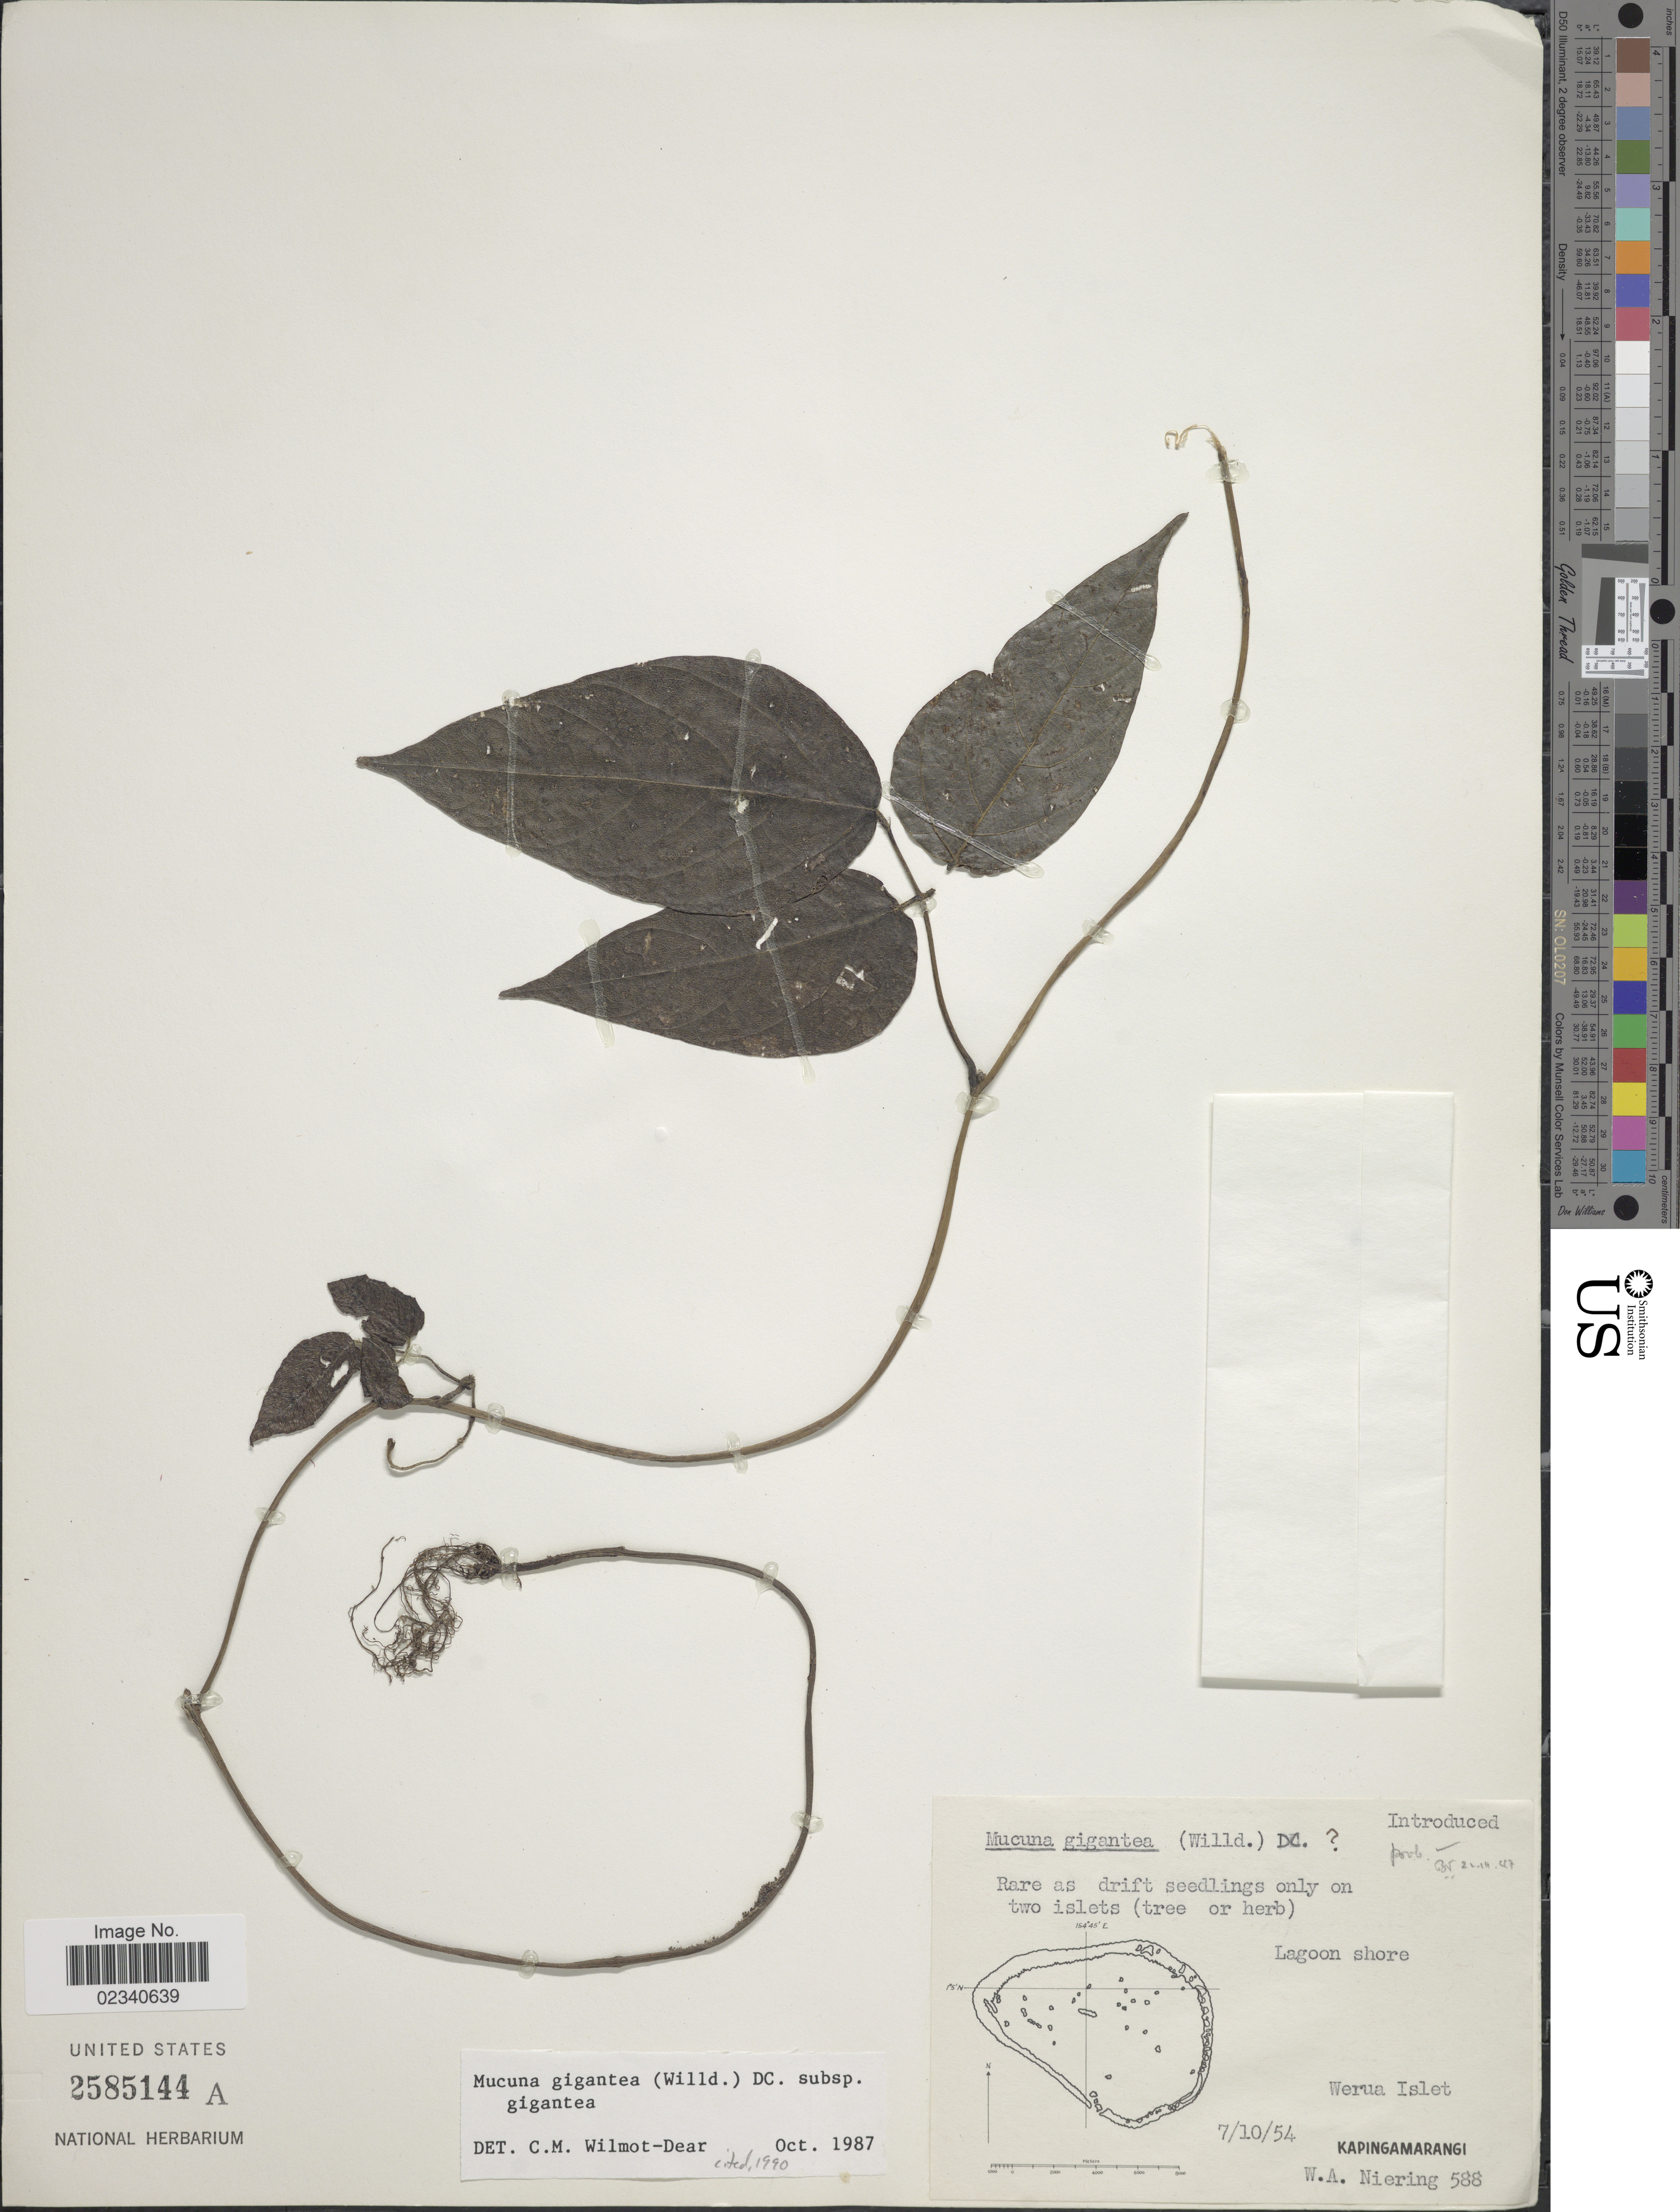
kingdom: Plantae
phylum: Tracheophyta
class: Magnoliopsida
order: Fabales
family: Fabaceae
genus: Mucuna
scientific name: Mucuna gigantea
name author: (Willd.) DC.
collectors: W. Niering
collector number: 588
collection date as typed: Transcribed d/m/y: 7/10/54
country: Micronesia, Federated States of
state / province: Pohnpei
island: Kapingamarangi Atoll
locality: Werua Islet. Kapingamarangi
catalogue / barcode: US 2585144A